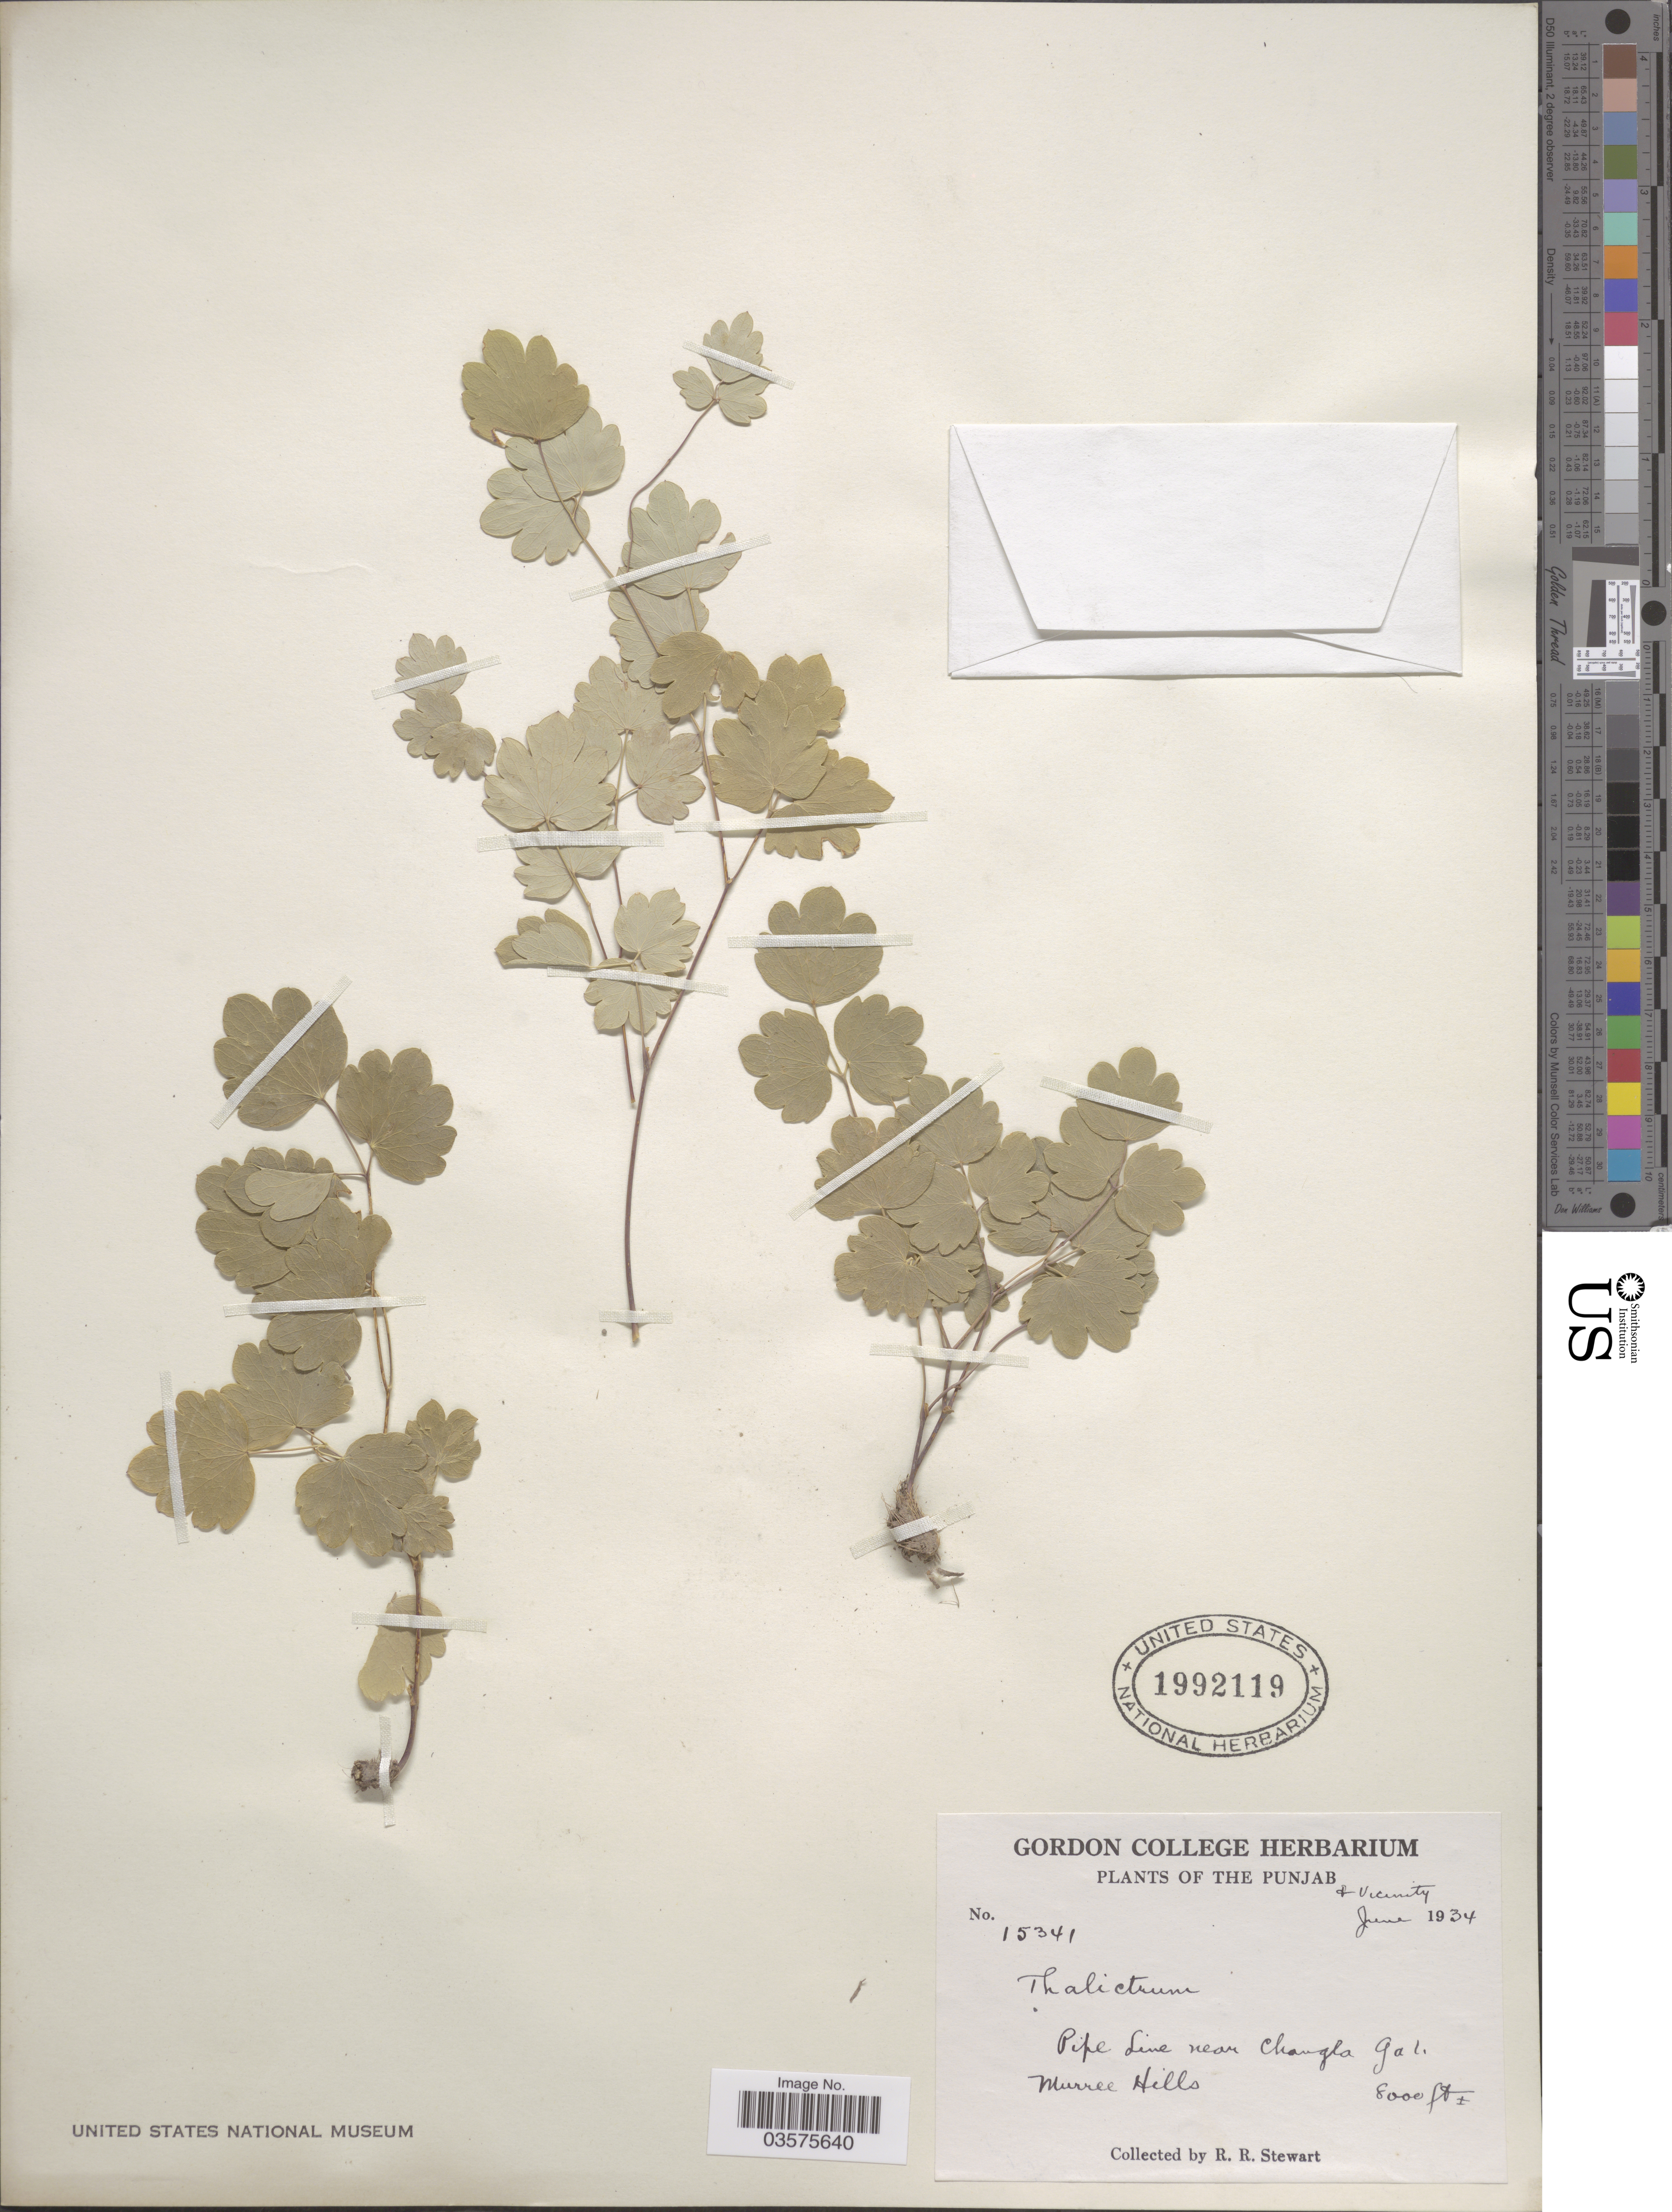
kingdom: Plantae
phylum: Tracheophyta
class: Magnoliopsida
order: Ranunculales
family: Ranunculaceae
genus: Thalictrum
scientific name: Thalictrum sp.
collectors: R. Stewart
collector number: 15341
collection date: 1934-06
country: Pakistan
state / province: Punjab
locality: Pipe Line near Changla Gali. Murree Hills.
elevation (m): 2438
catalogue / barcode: US 1992119